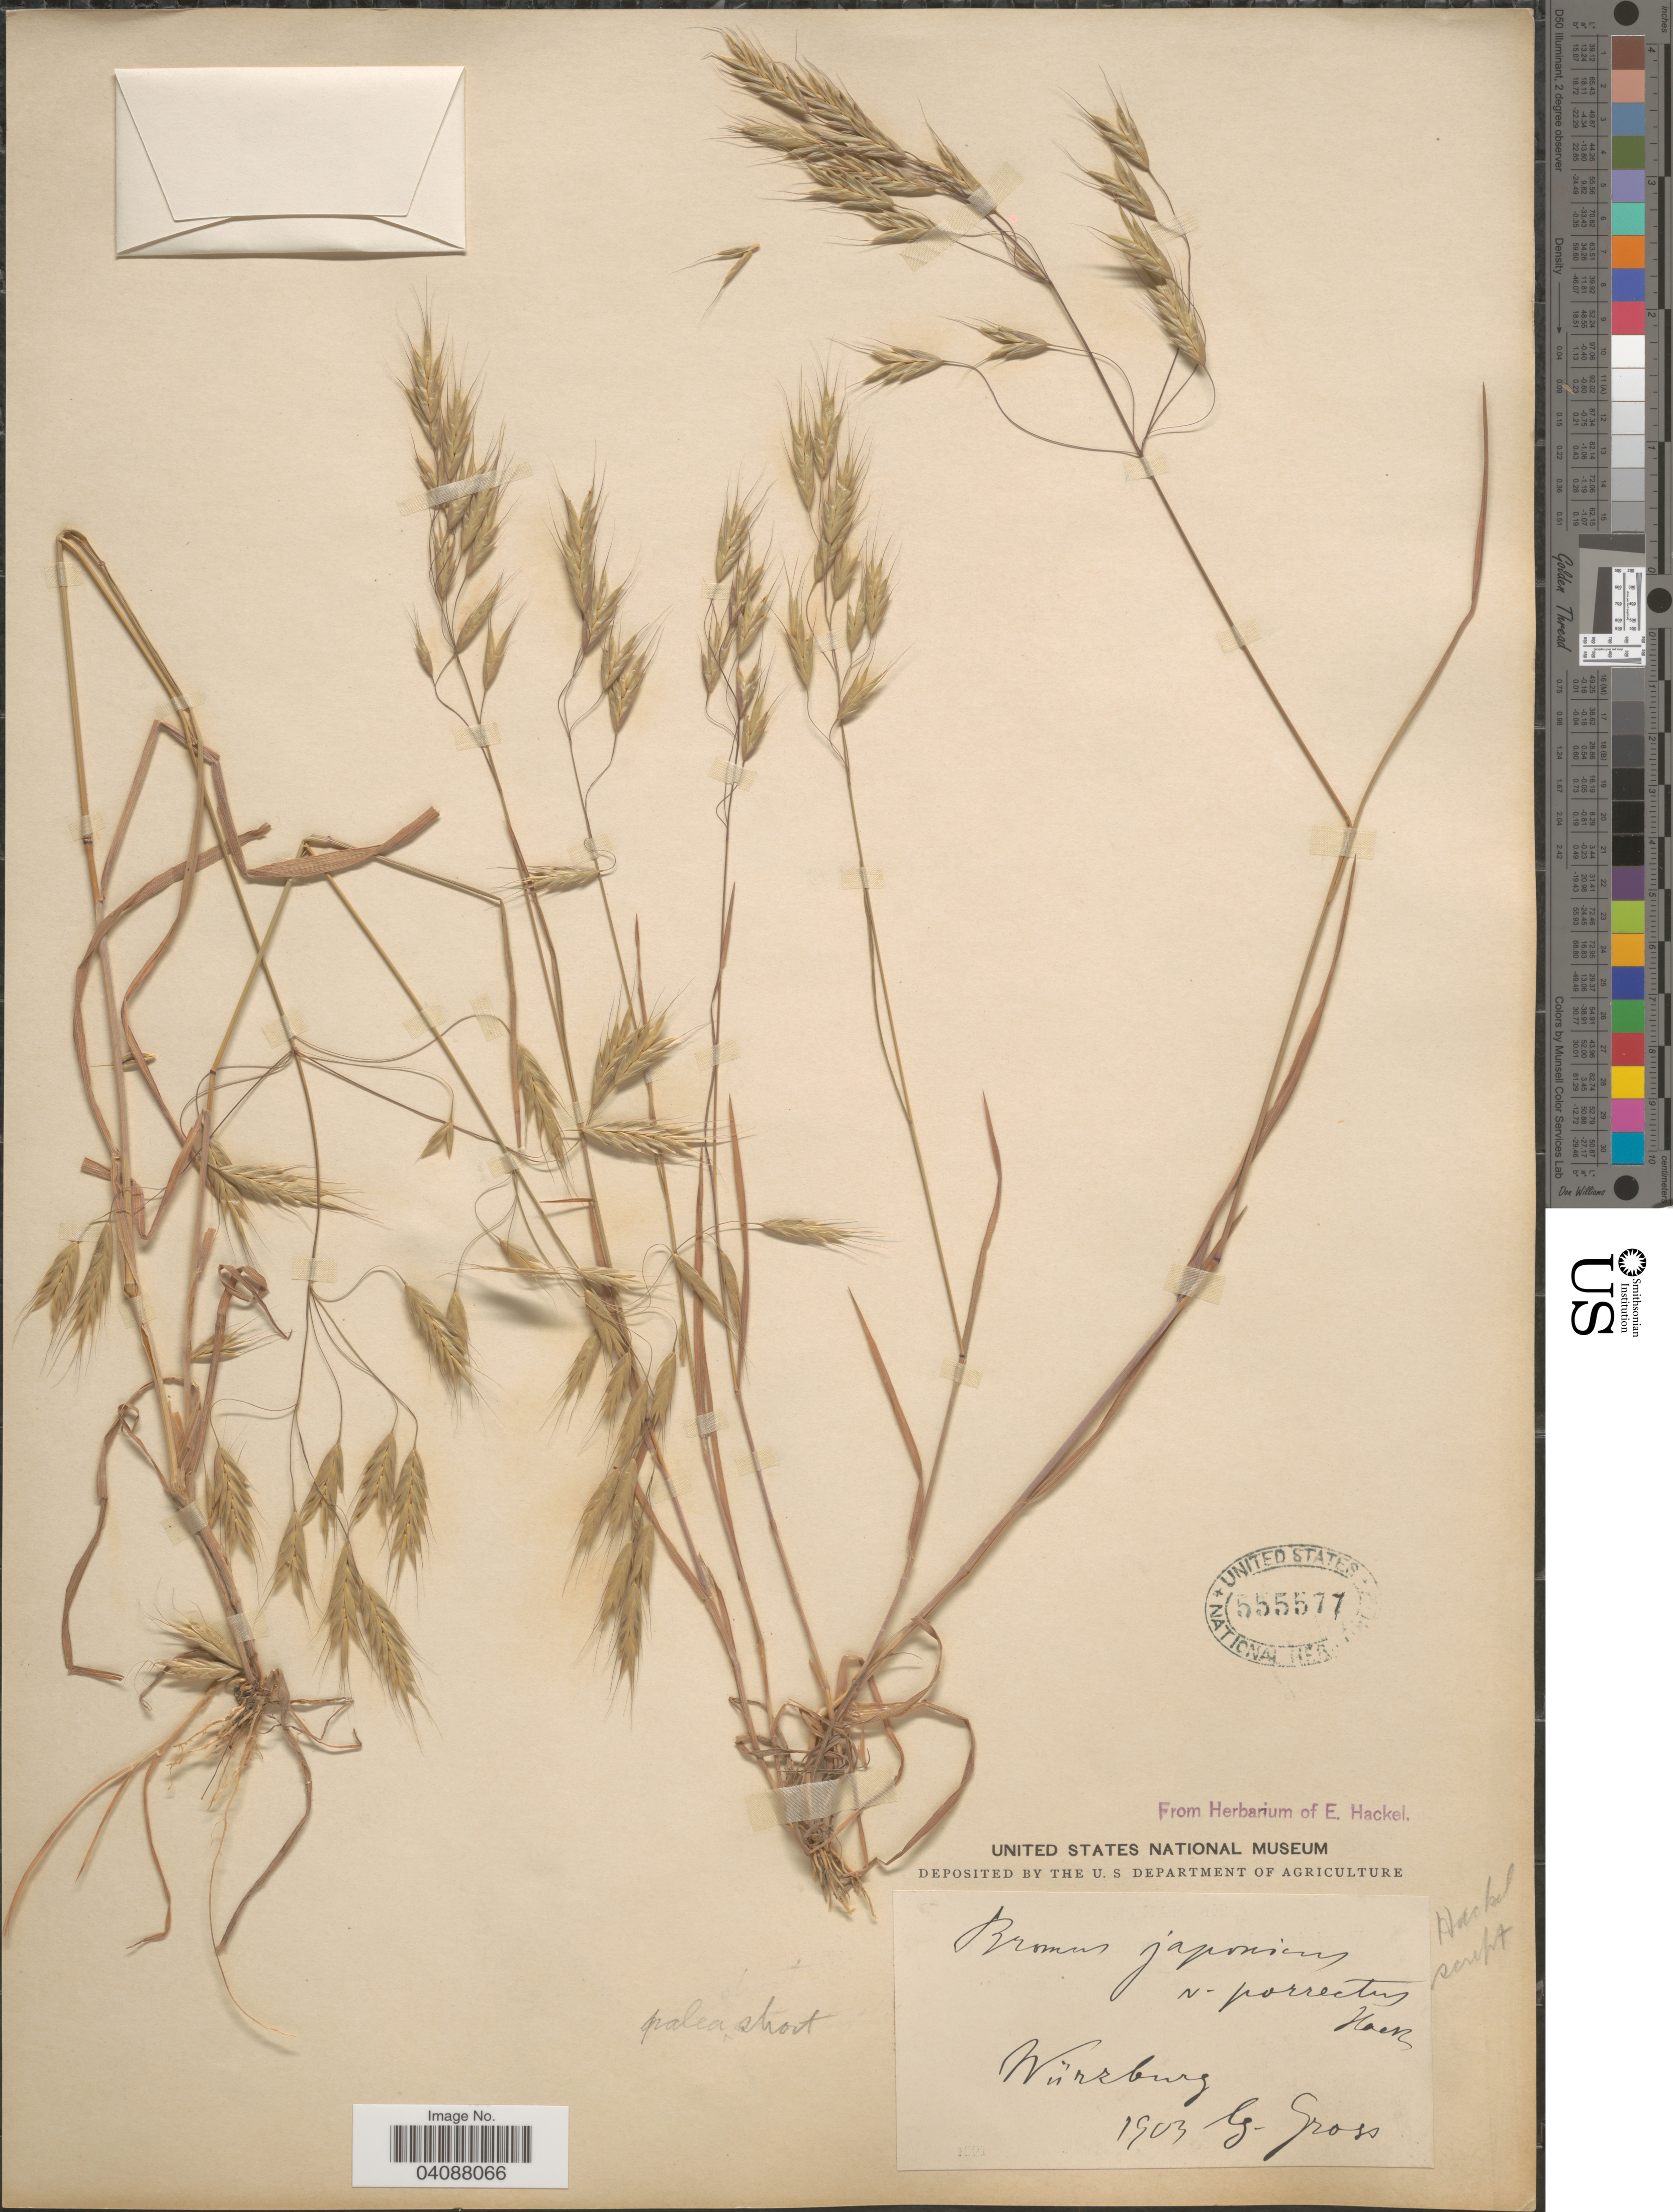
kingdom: Plantae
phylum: Tracheophyta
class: Liliopsida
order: Poales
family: Poaceae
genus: Bromus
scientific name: Bromus japonicus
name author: Houtt.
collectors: -. Gross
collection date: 1903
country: Germany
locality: Würzburg.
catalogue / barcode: US 555577